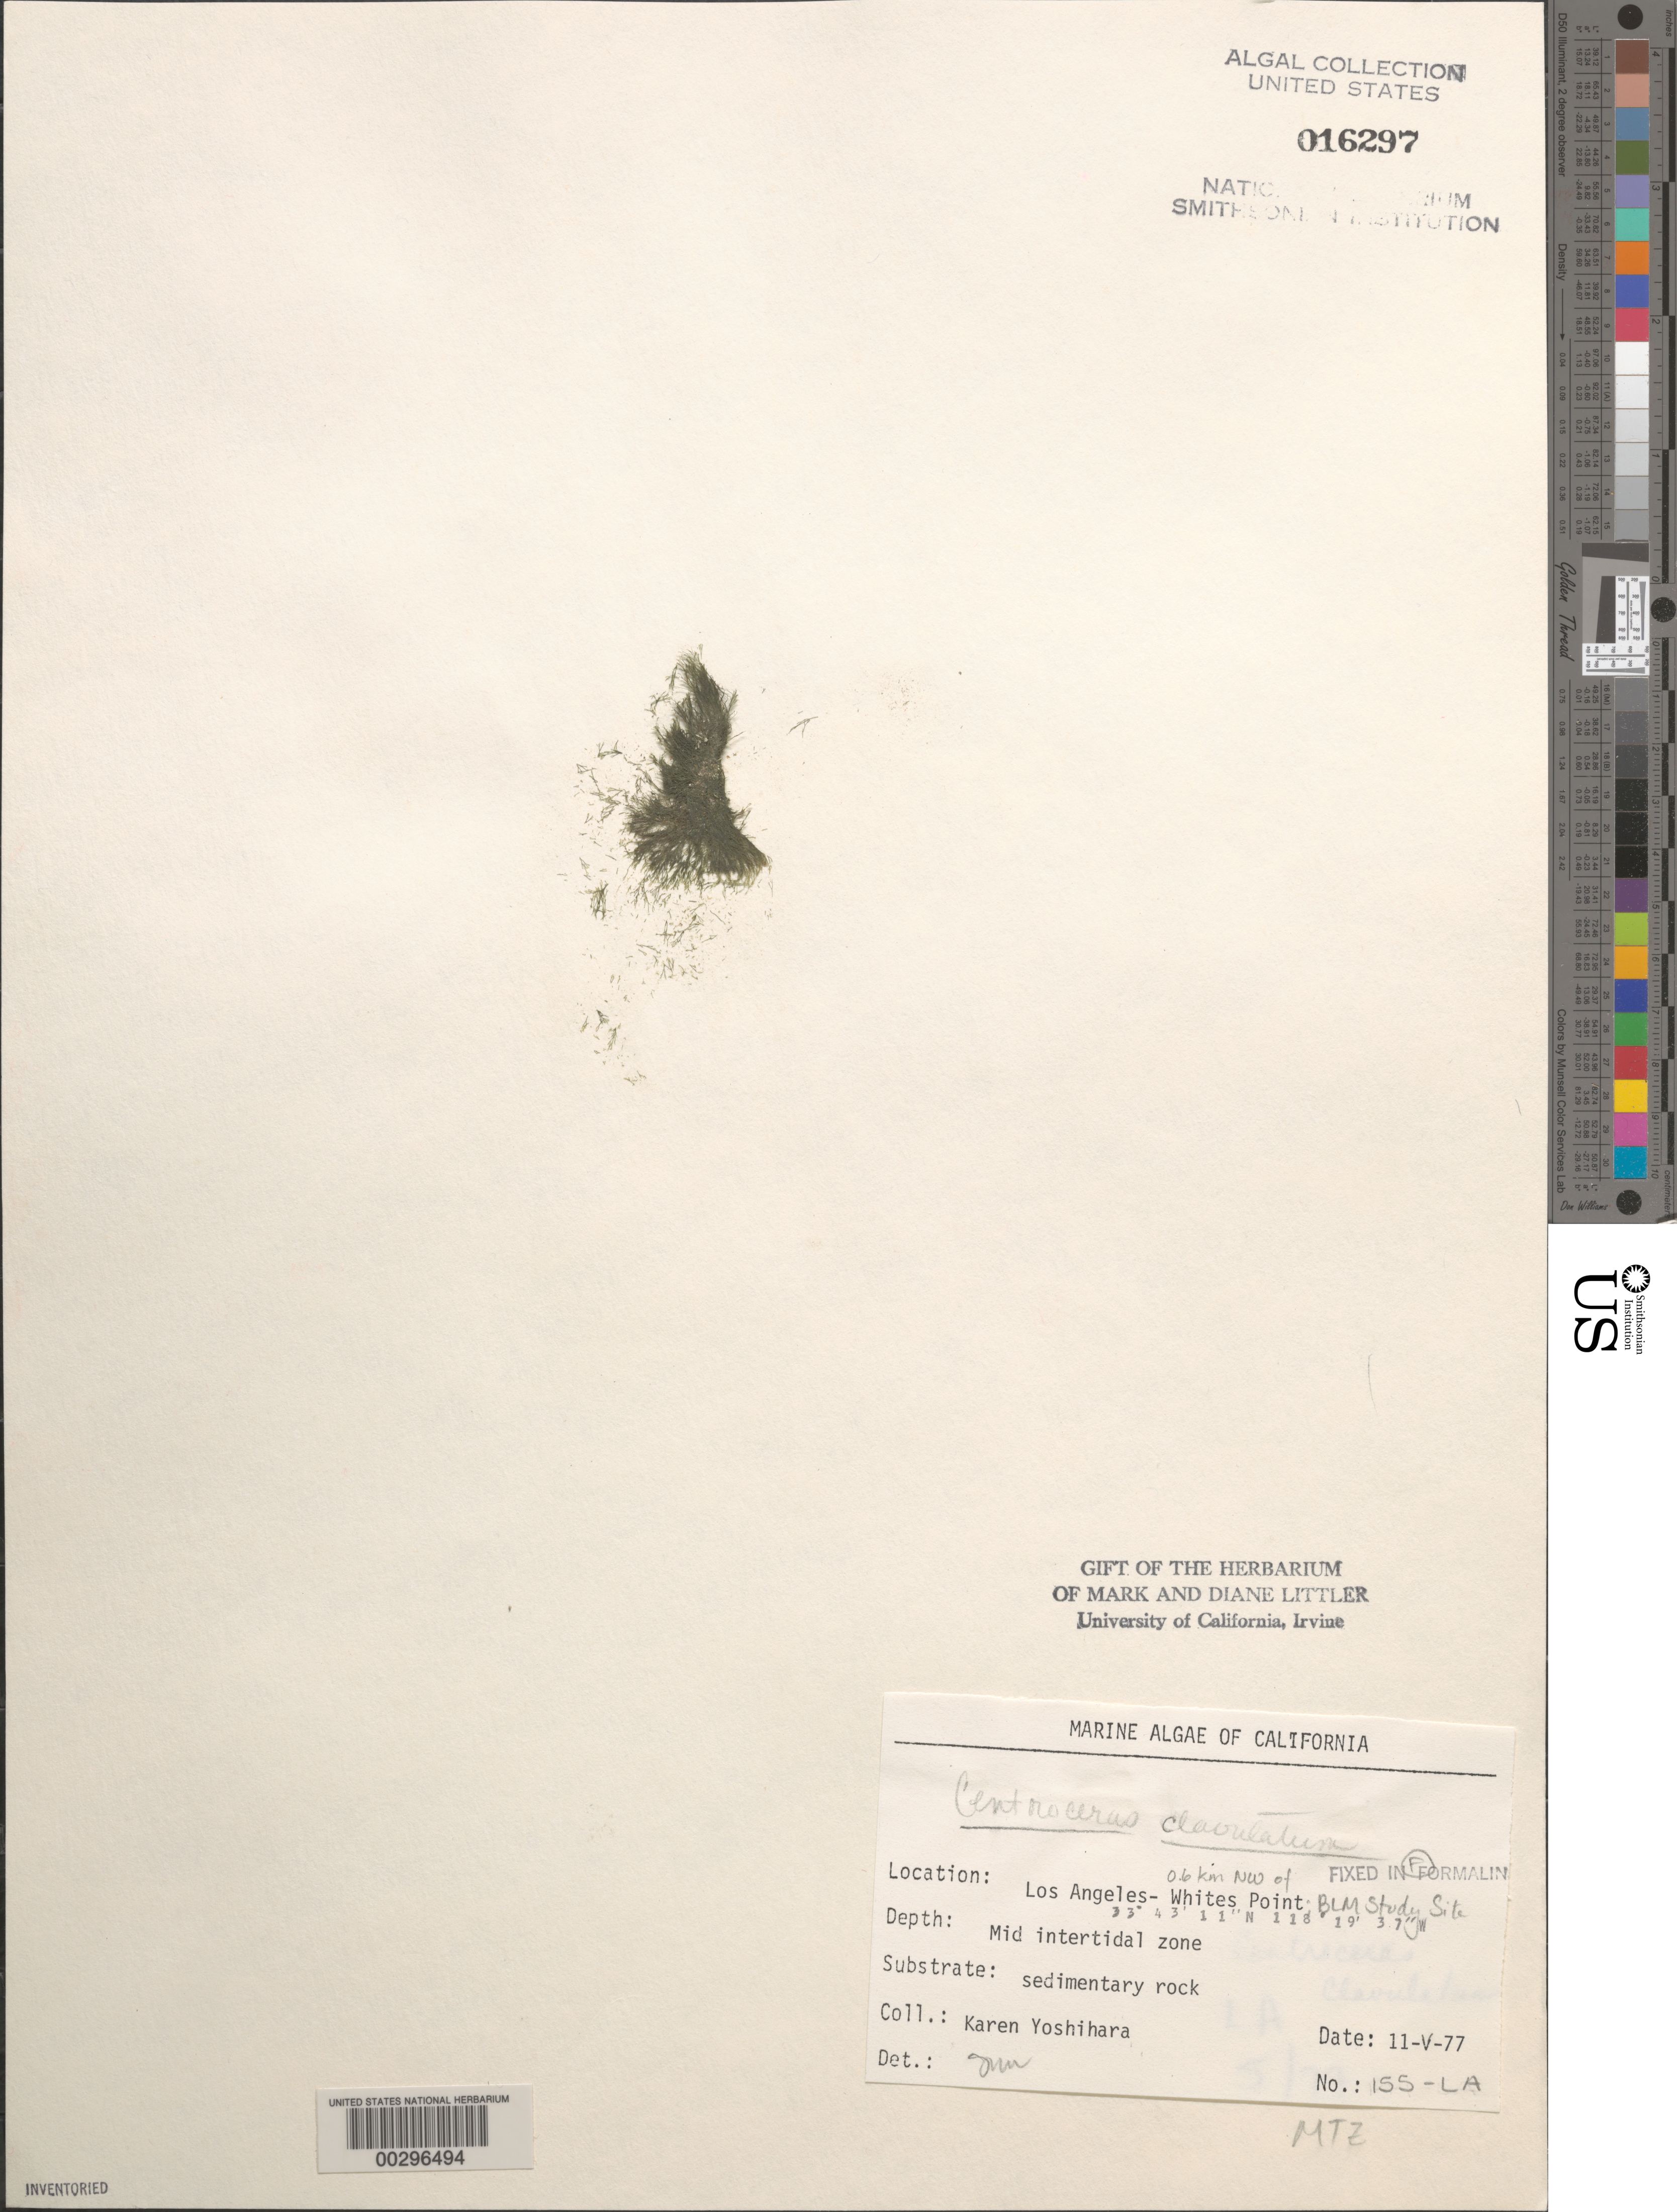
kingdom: Plantae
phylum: Rhodophyta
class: Florideophyceae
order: Ceramiales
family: Ceramiaceae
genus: Centroceras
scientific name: Centroceras clavulatum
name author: (C. Agardh) Mont.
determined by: Murray, S. N.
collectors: K. Yoshihara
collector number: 155-la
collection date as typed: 11 May 1977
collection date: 1977-05-11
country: United States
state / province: California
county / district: Los Angeles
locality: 0.6 km northwest of Whites Point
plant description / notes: BLM-SOCALBIGHT Rocky Intertidal Survey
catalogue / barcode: US 16297